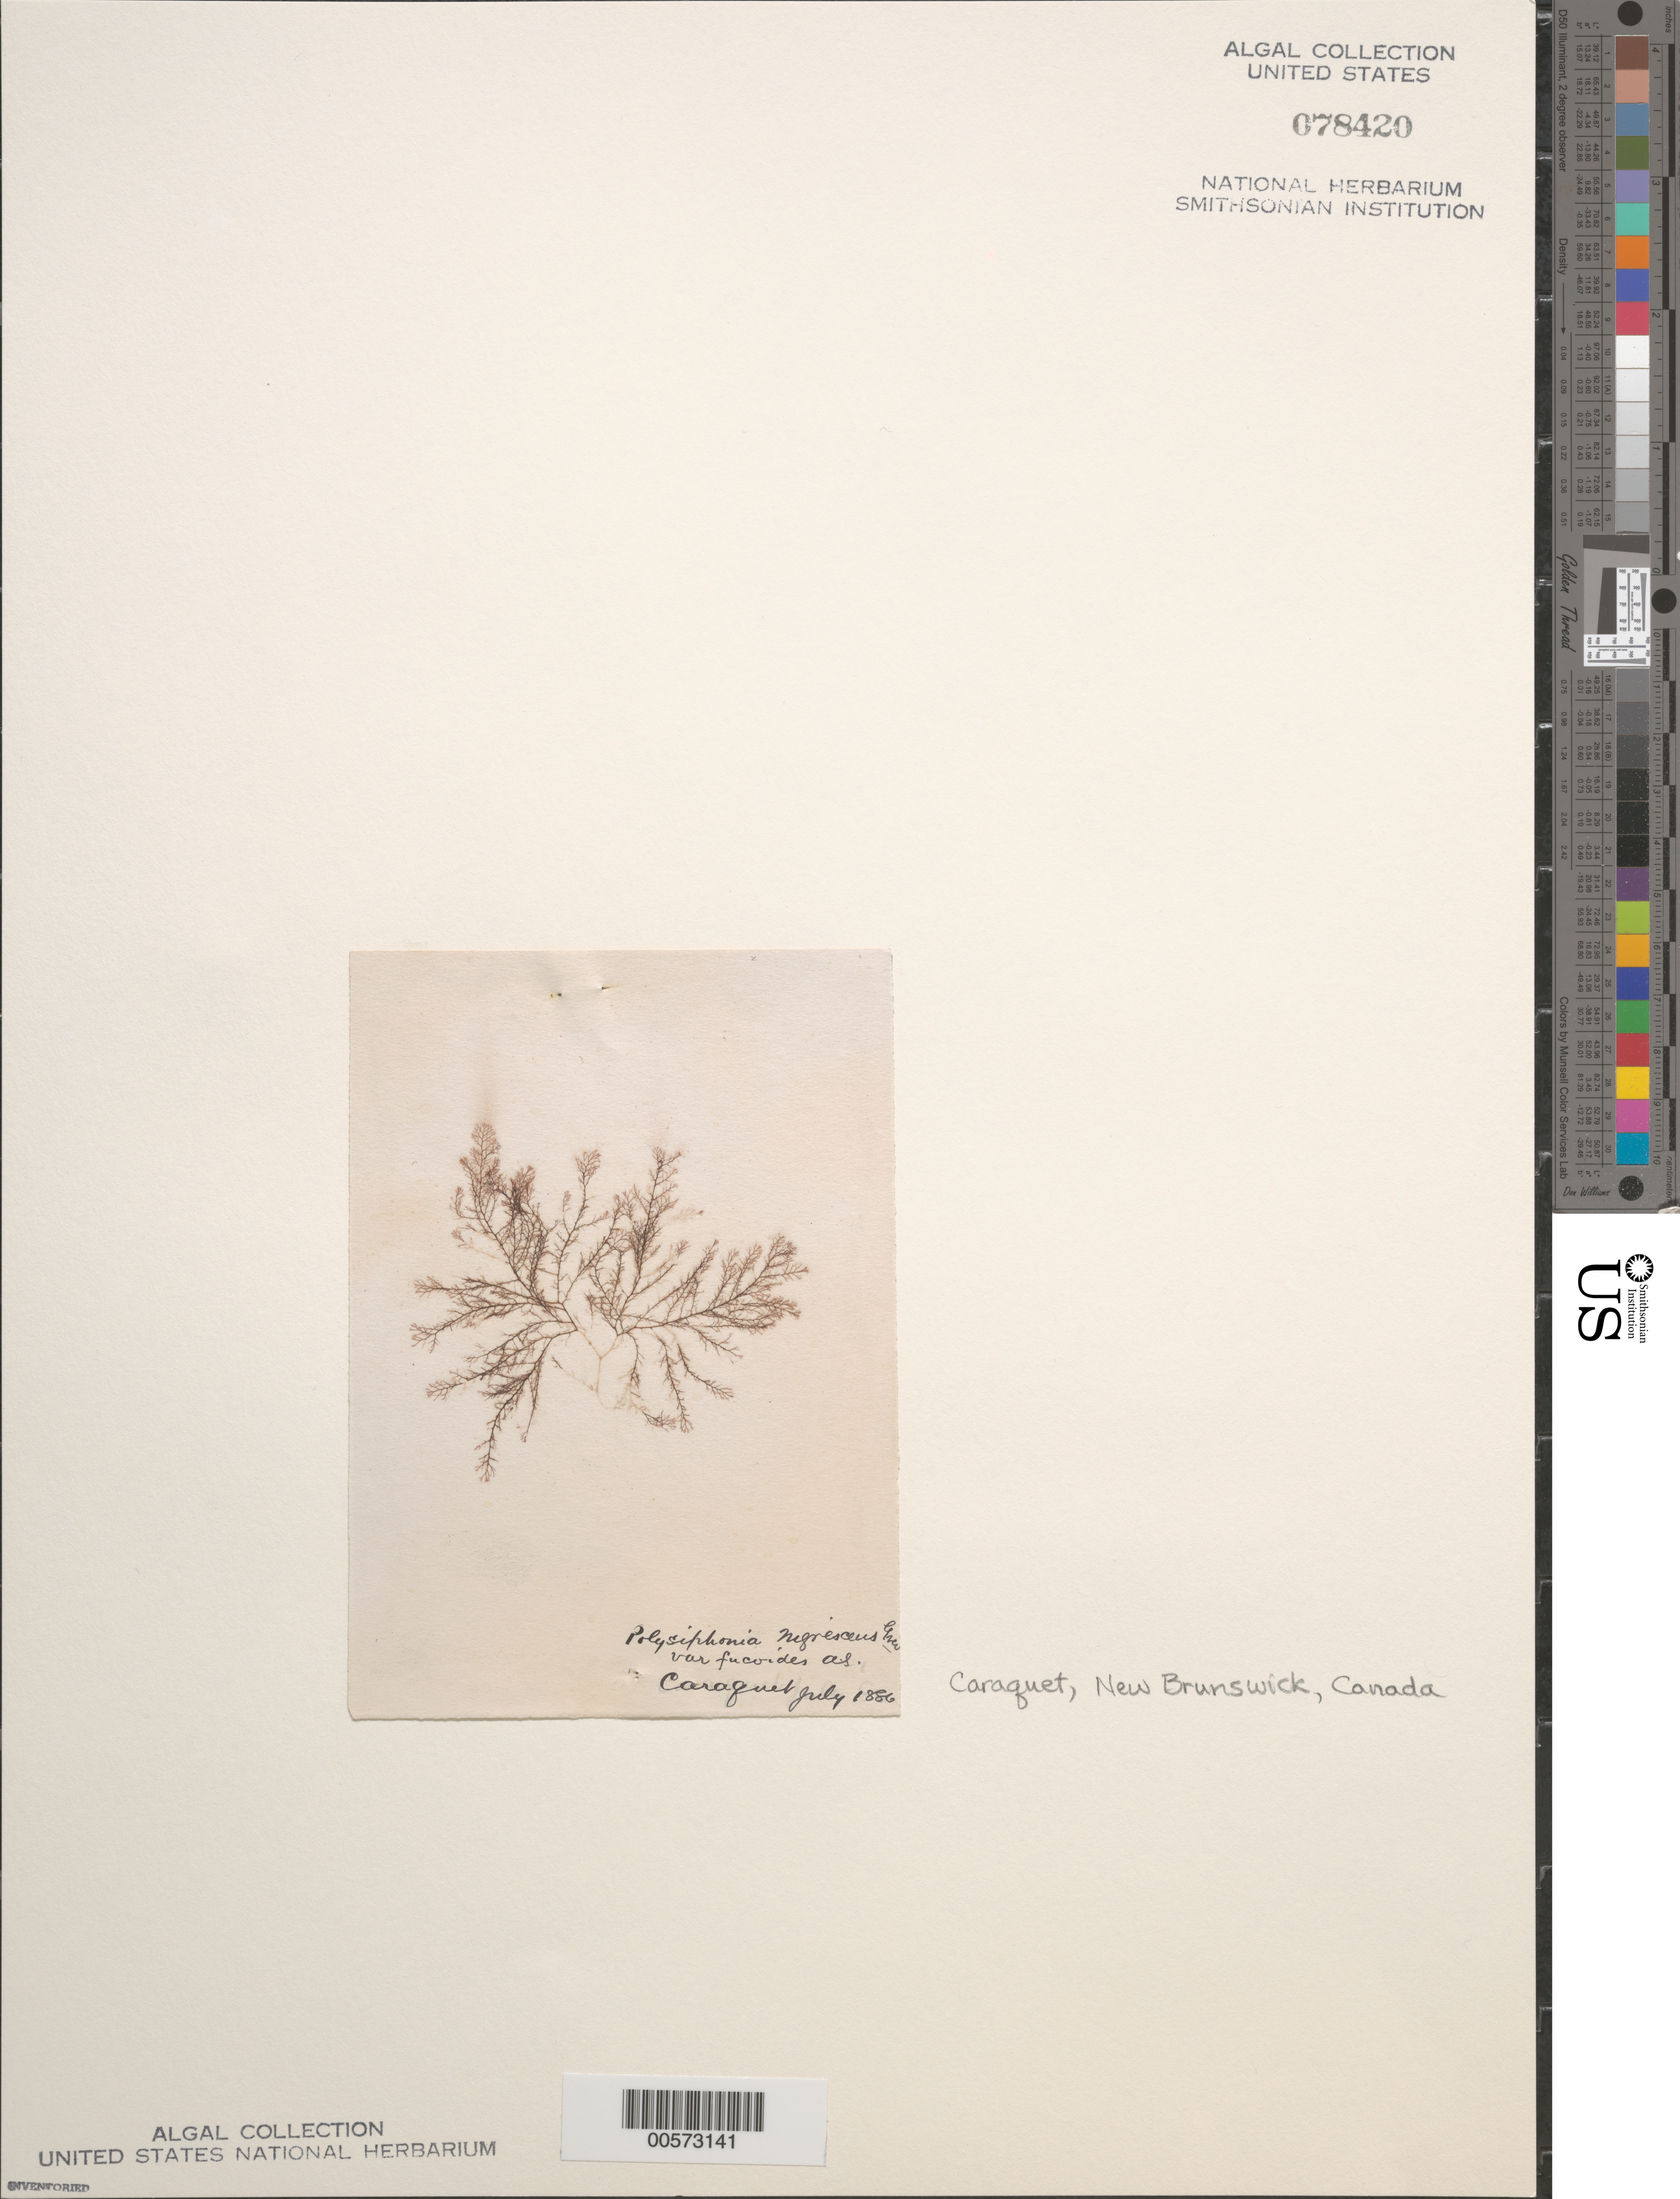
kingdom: Plantae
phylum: Rhodophyta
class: Florideophyceae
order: Ceramiales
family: Rhodomelaceae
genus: Vertebrata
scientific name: Vertebrata fucoides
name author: (Hudson) Kuntze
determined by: Algae name updating Project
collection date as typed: Jul 1886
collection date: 1886-07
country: Canada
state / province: New Brunswick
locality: Caraquet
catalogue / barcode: US 78420